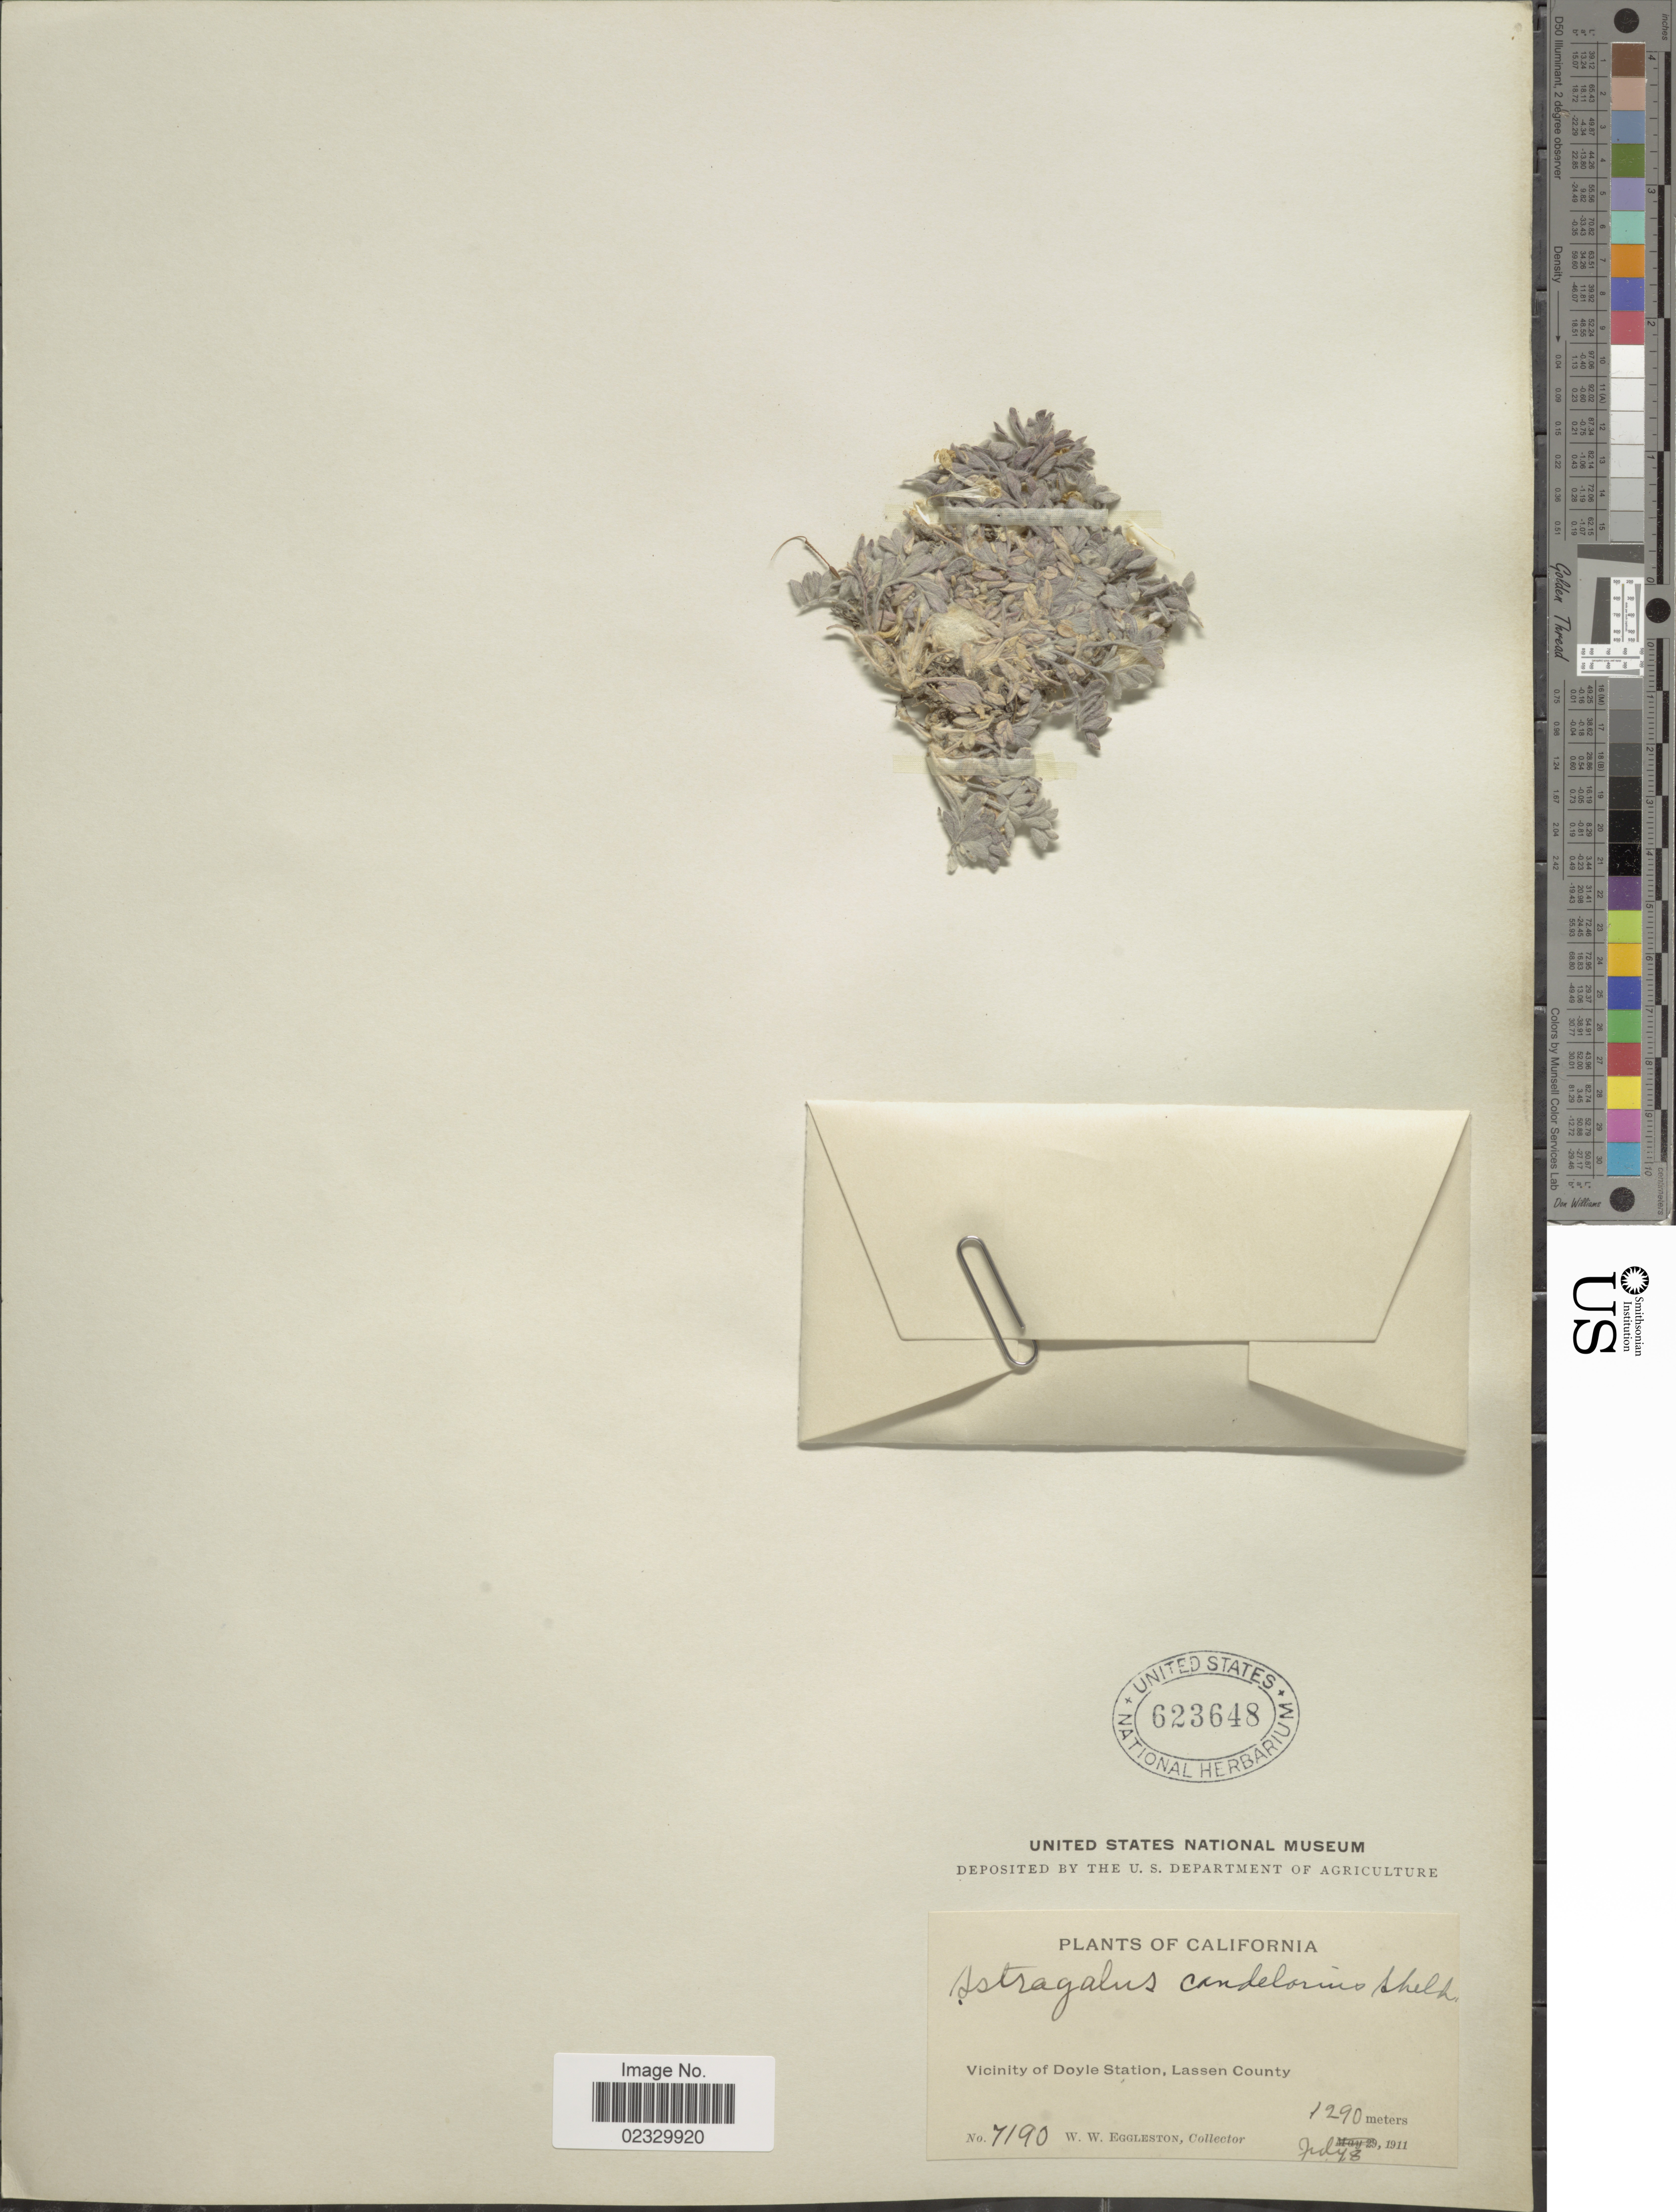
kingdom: Plantae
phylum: Tracheophyta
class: Magnoliopsida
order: Fabales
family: Fabaceae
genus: Astragalus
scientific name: Astragalus candelarius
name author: E. Sheld.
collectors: W. W. Eggleston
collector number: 7190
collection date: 1911-07-08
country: United States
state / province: California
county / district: Lassen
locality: Vicinity of Doyle Station, Lassen County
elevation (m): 1290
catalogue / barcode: US 623648